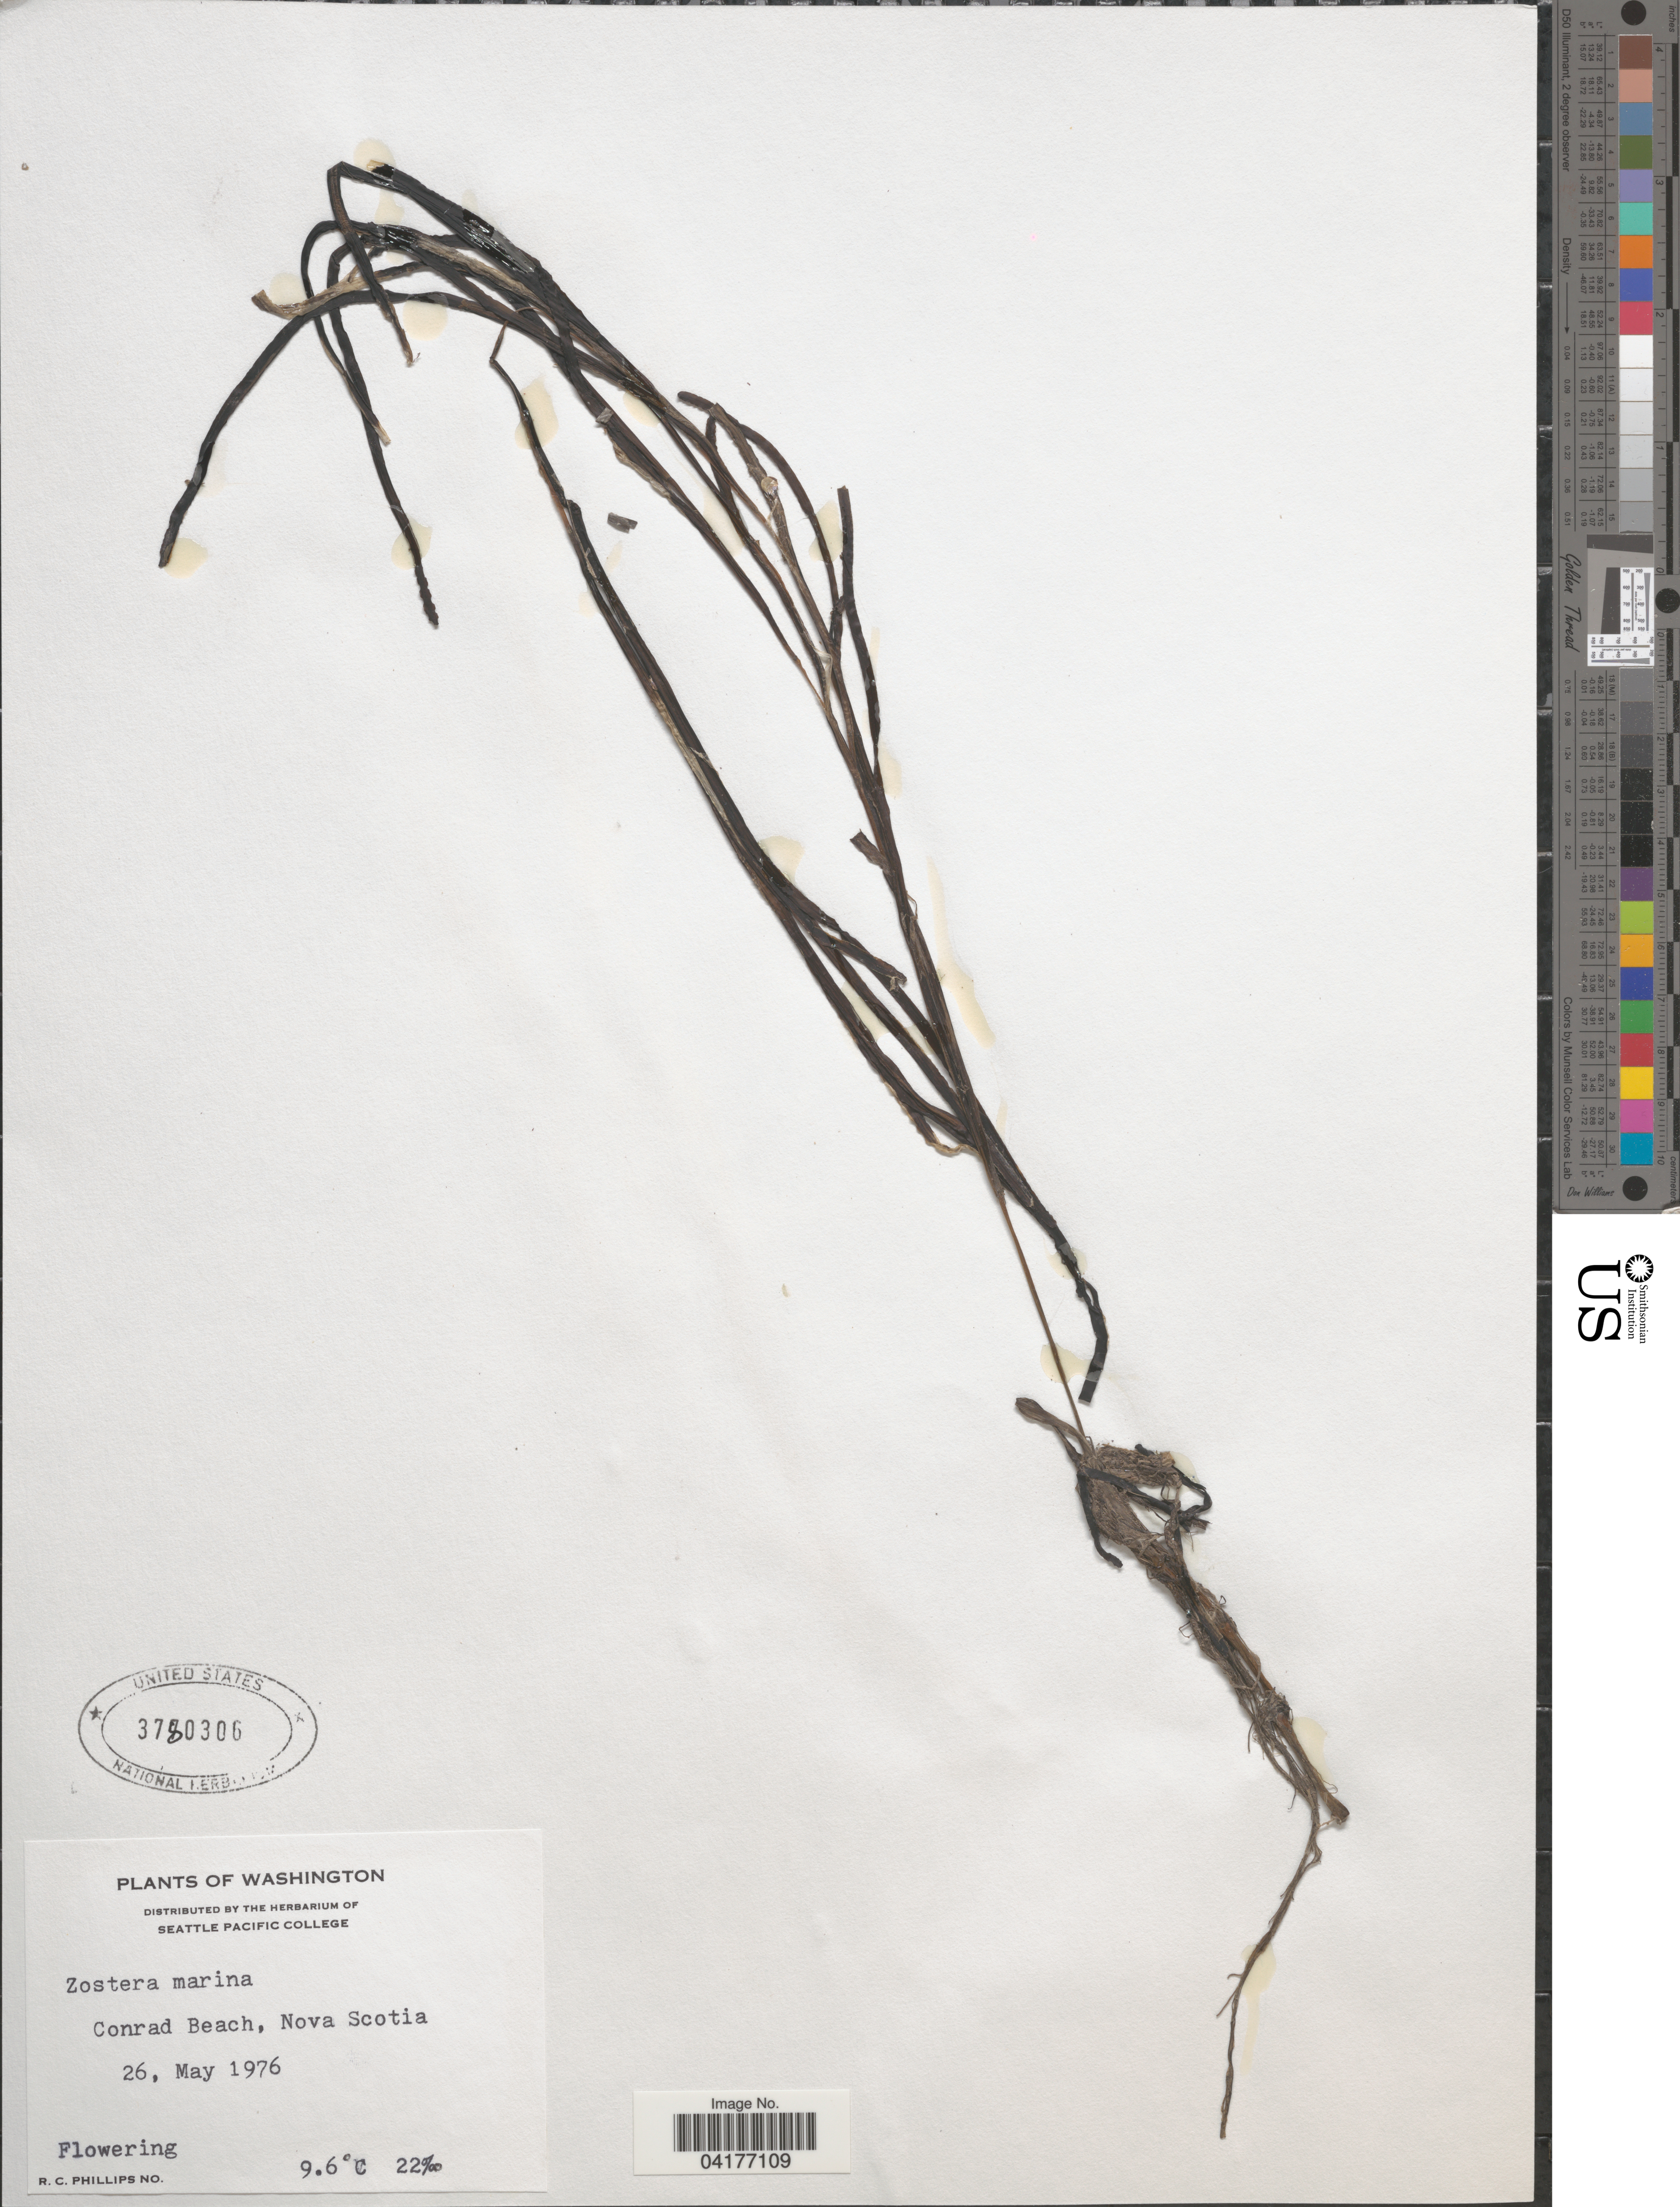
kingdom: Plantae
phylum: Tracheophyta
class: Liliopsida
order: Alismatales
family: Zosteraceae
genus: Zostera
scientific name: Zostera marina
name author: L.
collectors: R. C. Phillips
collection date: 1976-05-26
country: Canada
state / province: Nova Scotia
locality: Conrad Beach.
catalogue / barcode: US 3780306